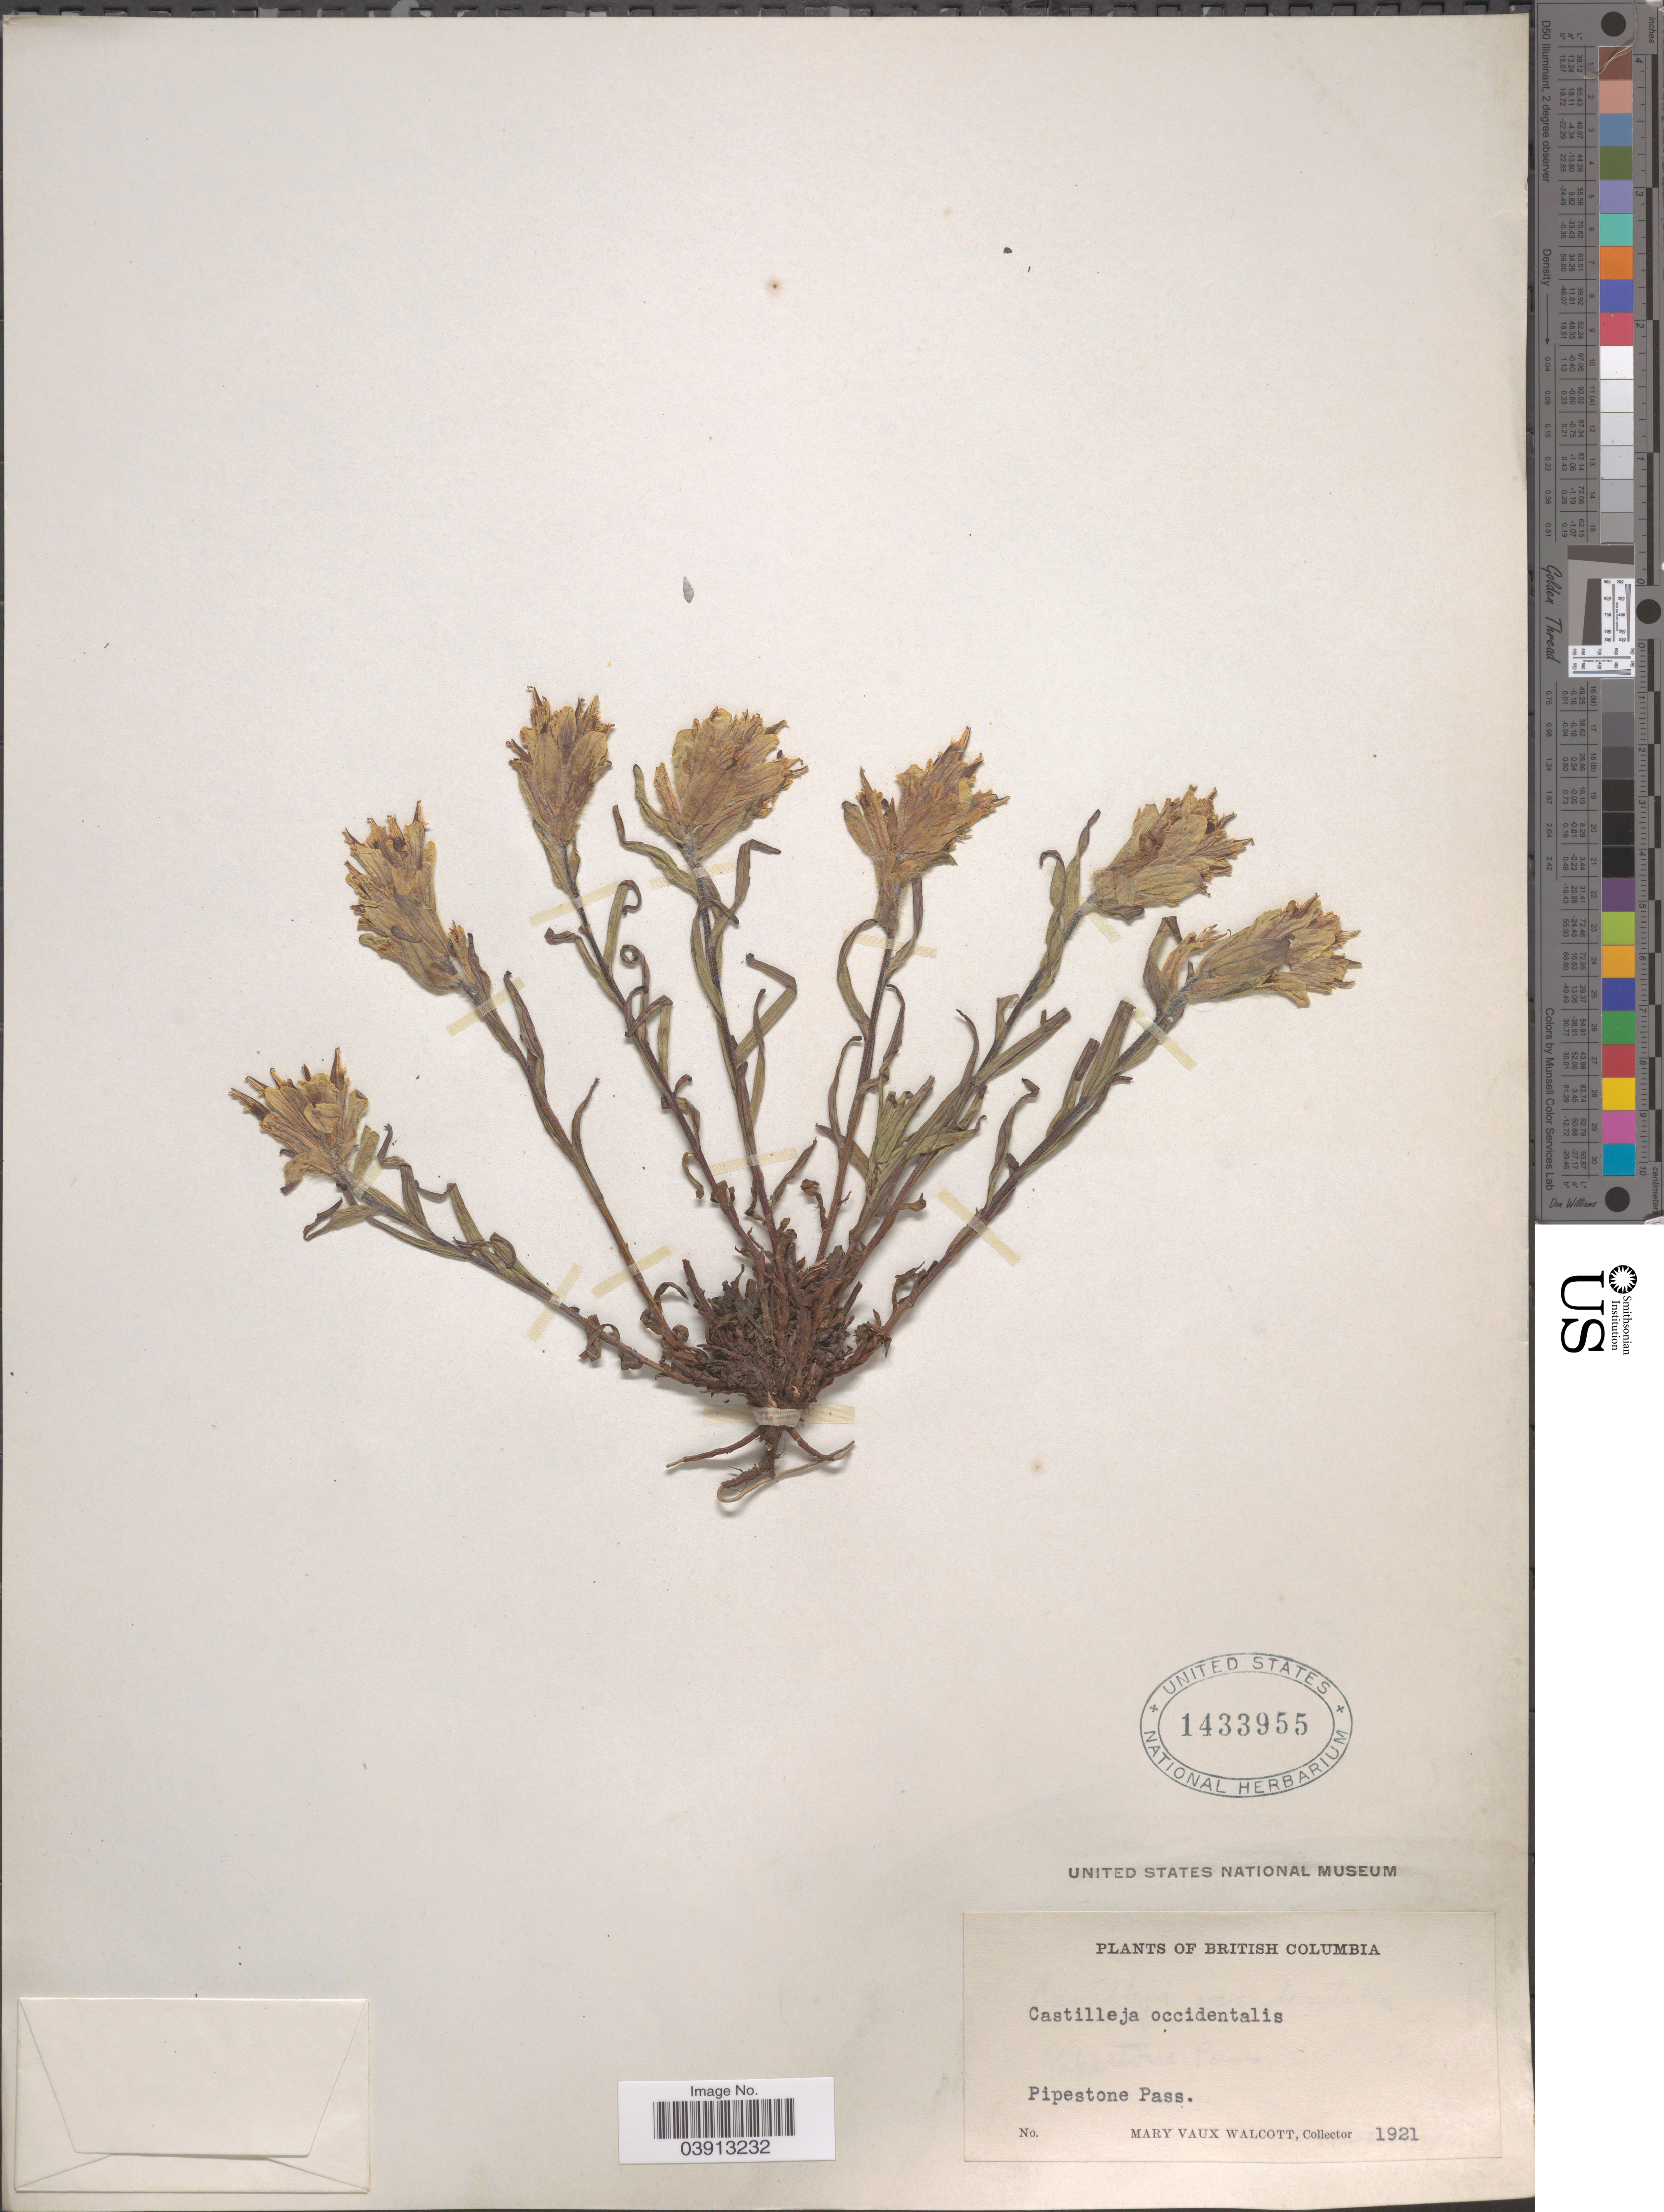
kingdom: Plantae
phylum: Tracheophyta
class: Magnoliopsida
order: Lamiales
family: Orobanchaceae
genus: Castilleja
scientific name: Castilleja occidentalis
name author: Torr.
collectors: M. Walcott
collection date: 1921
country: Canada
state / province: British Columbia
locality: Pipestone Pass.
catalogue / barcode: US 1433955